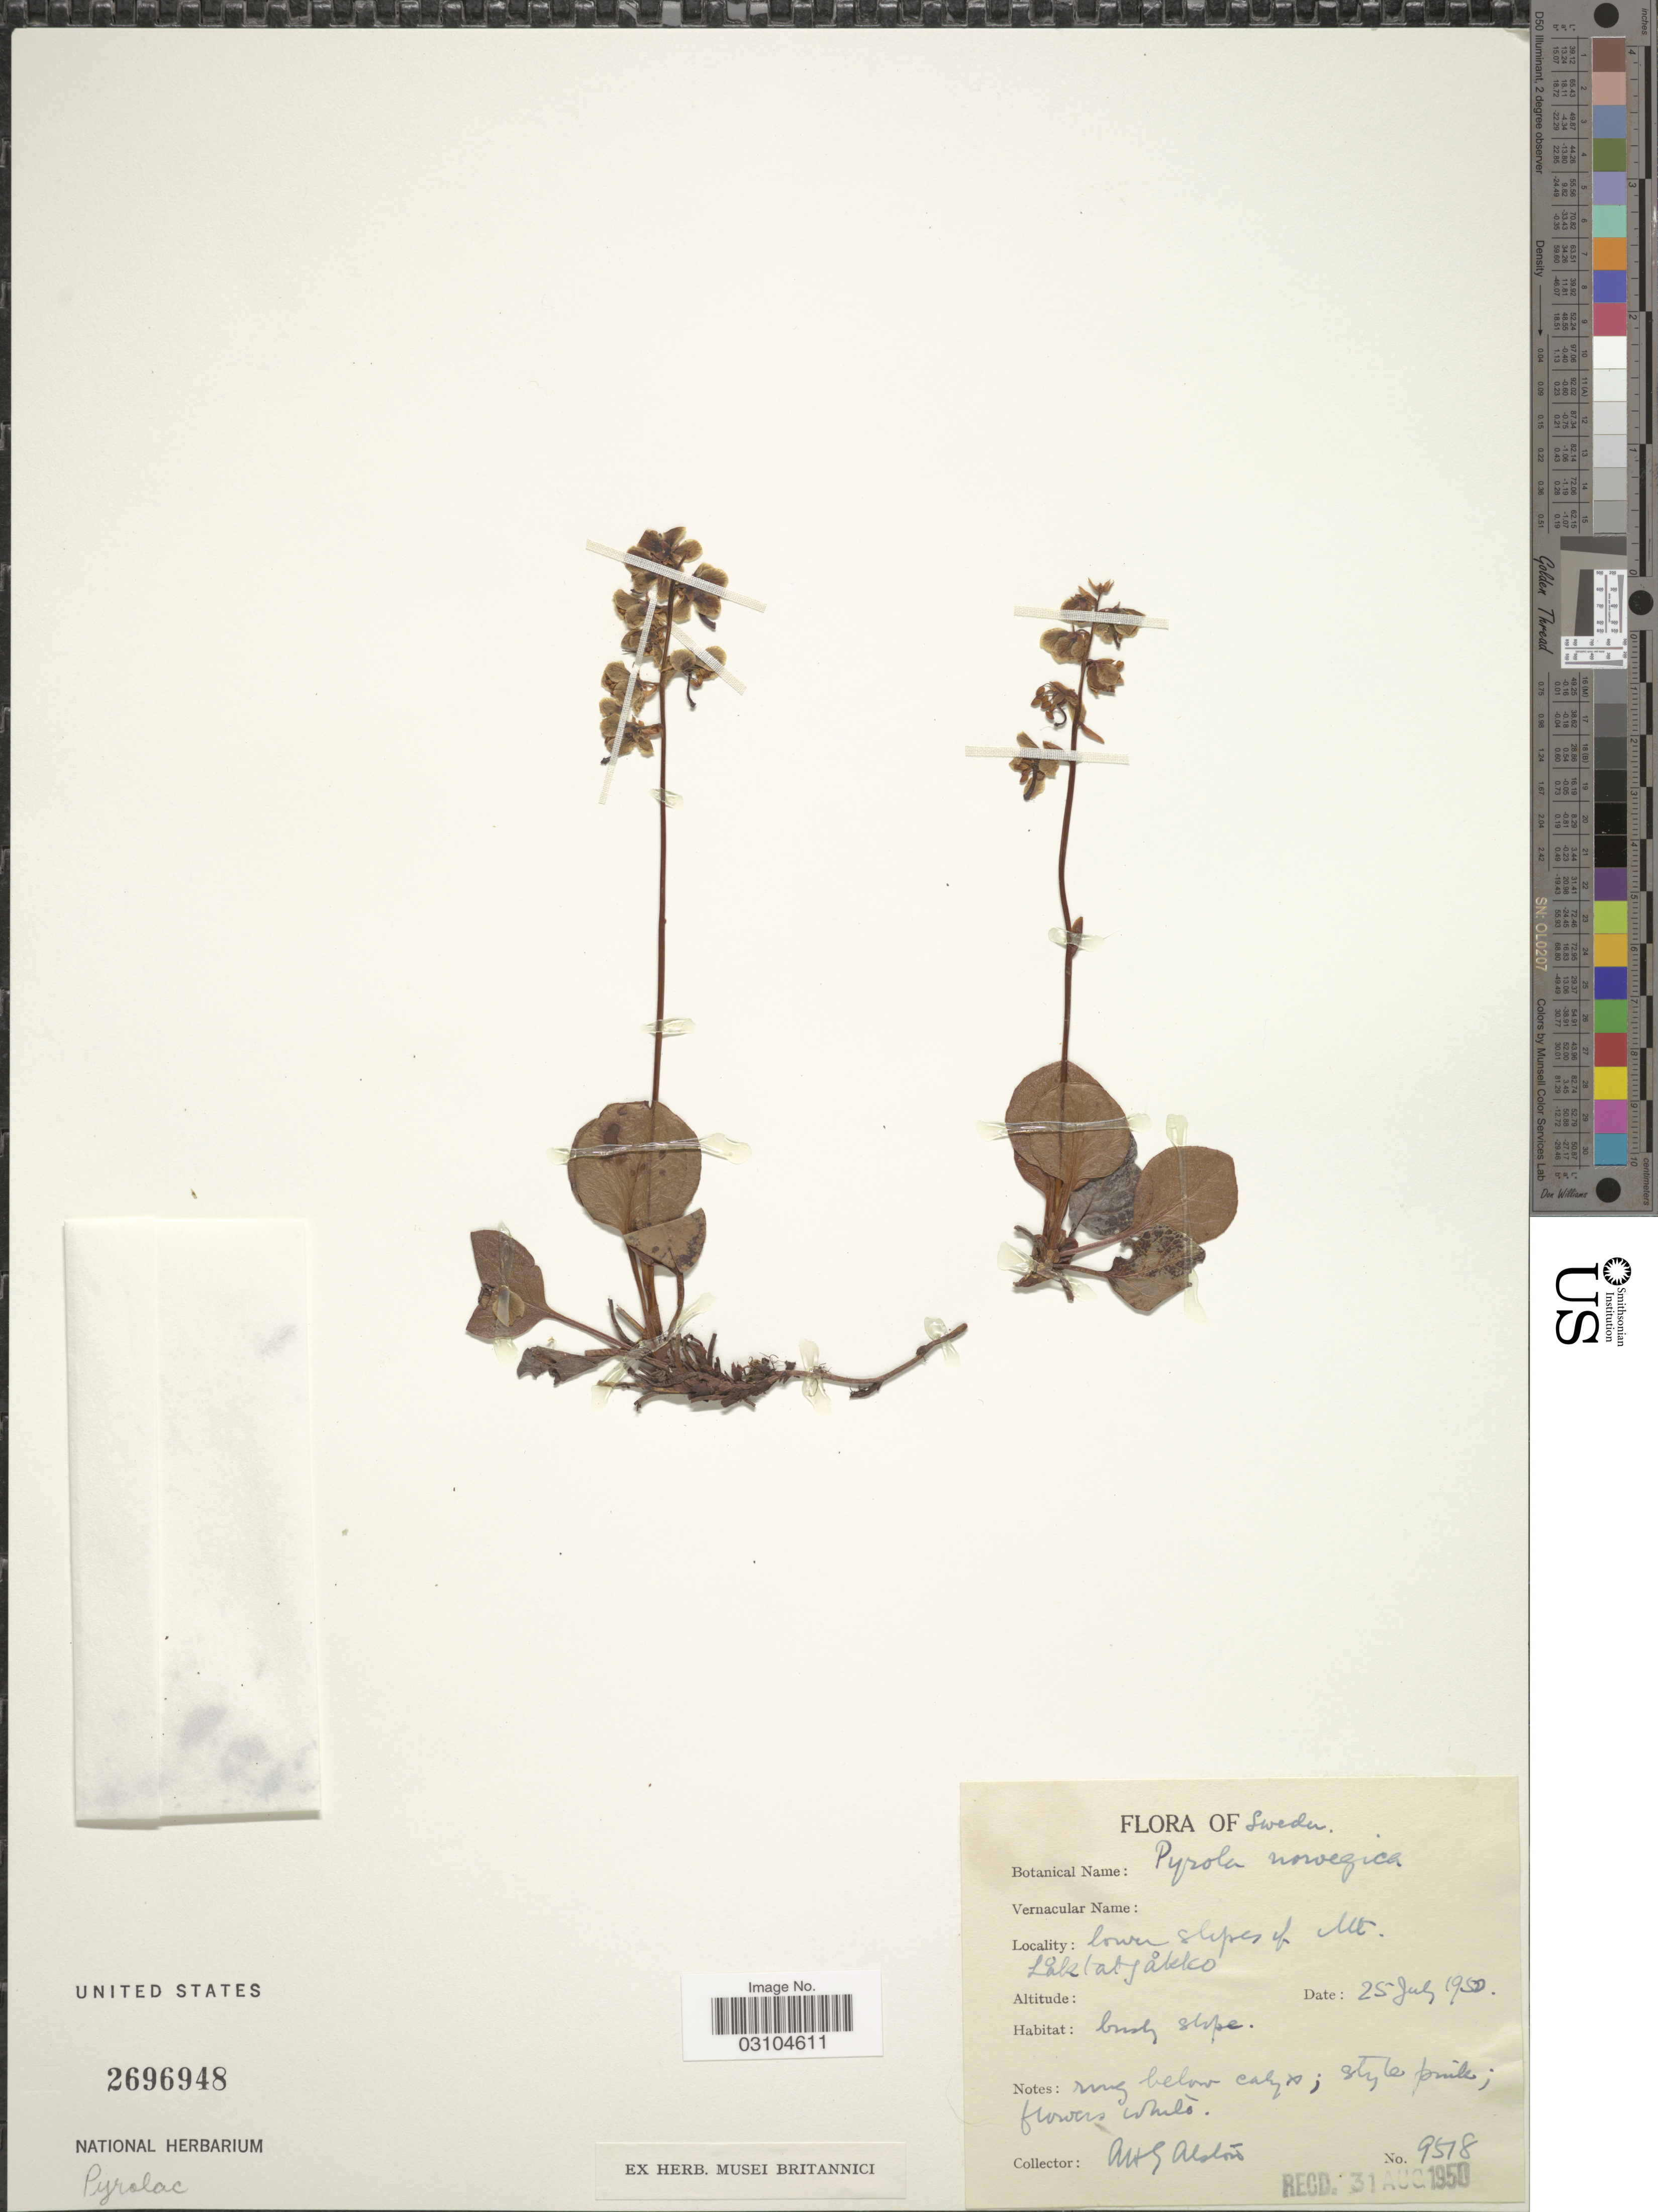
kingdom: Plantae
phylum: Tracheophyta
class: Magnoliopsida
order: Ericales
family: Ericaceae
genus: Pyrola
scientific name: Pyrola norvegica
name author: Knaben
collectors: A. H. Alston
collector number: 9518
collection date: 1950-07-25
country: Sweden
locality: Lower slopes of Mt. Låktatjåkko.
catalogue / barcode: US 2696948